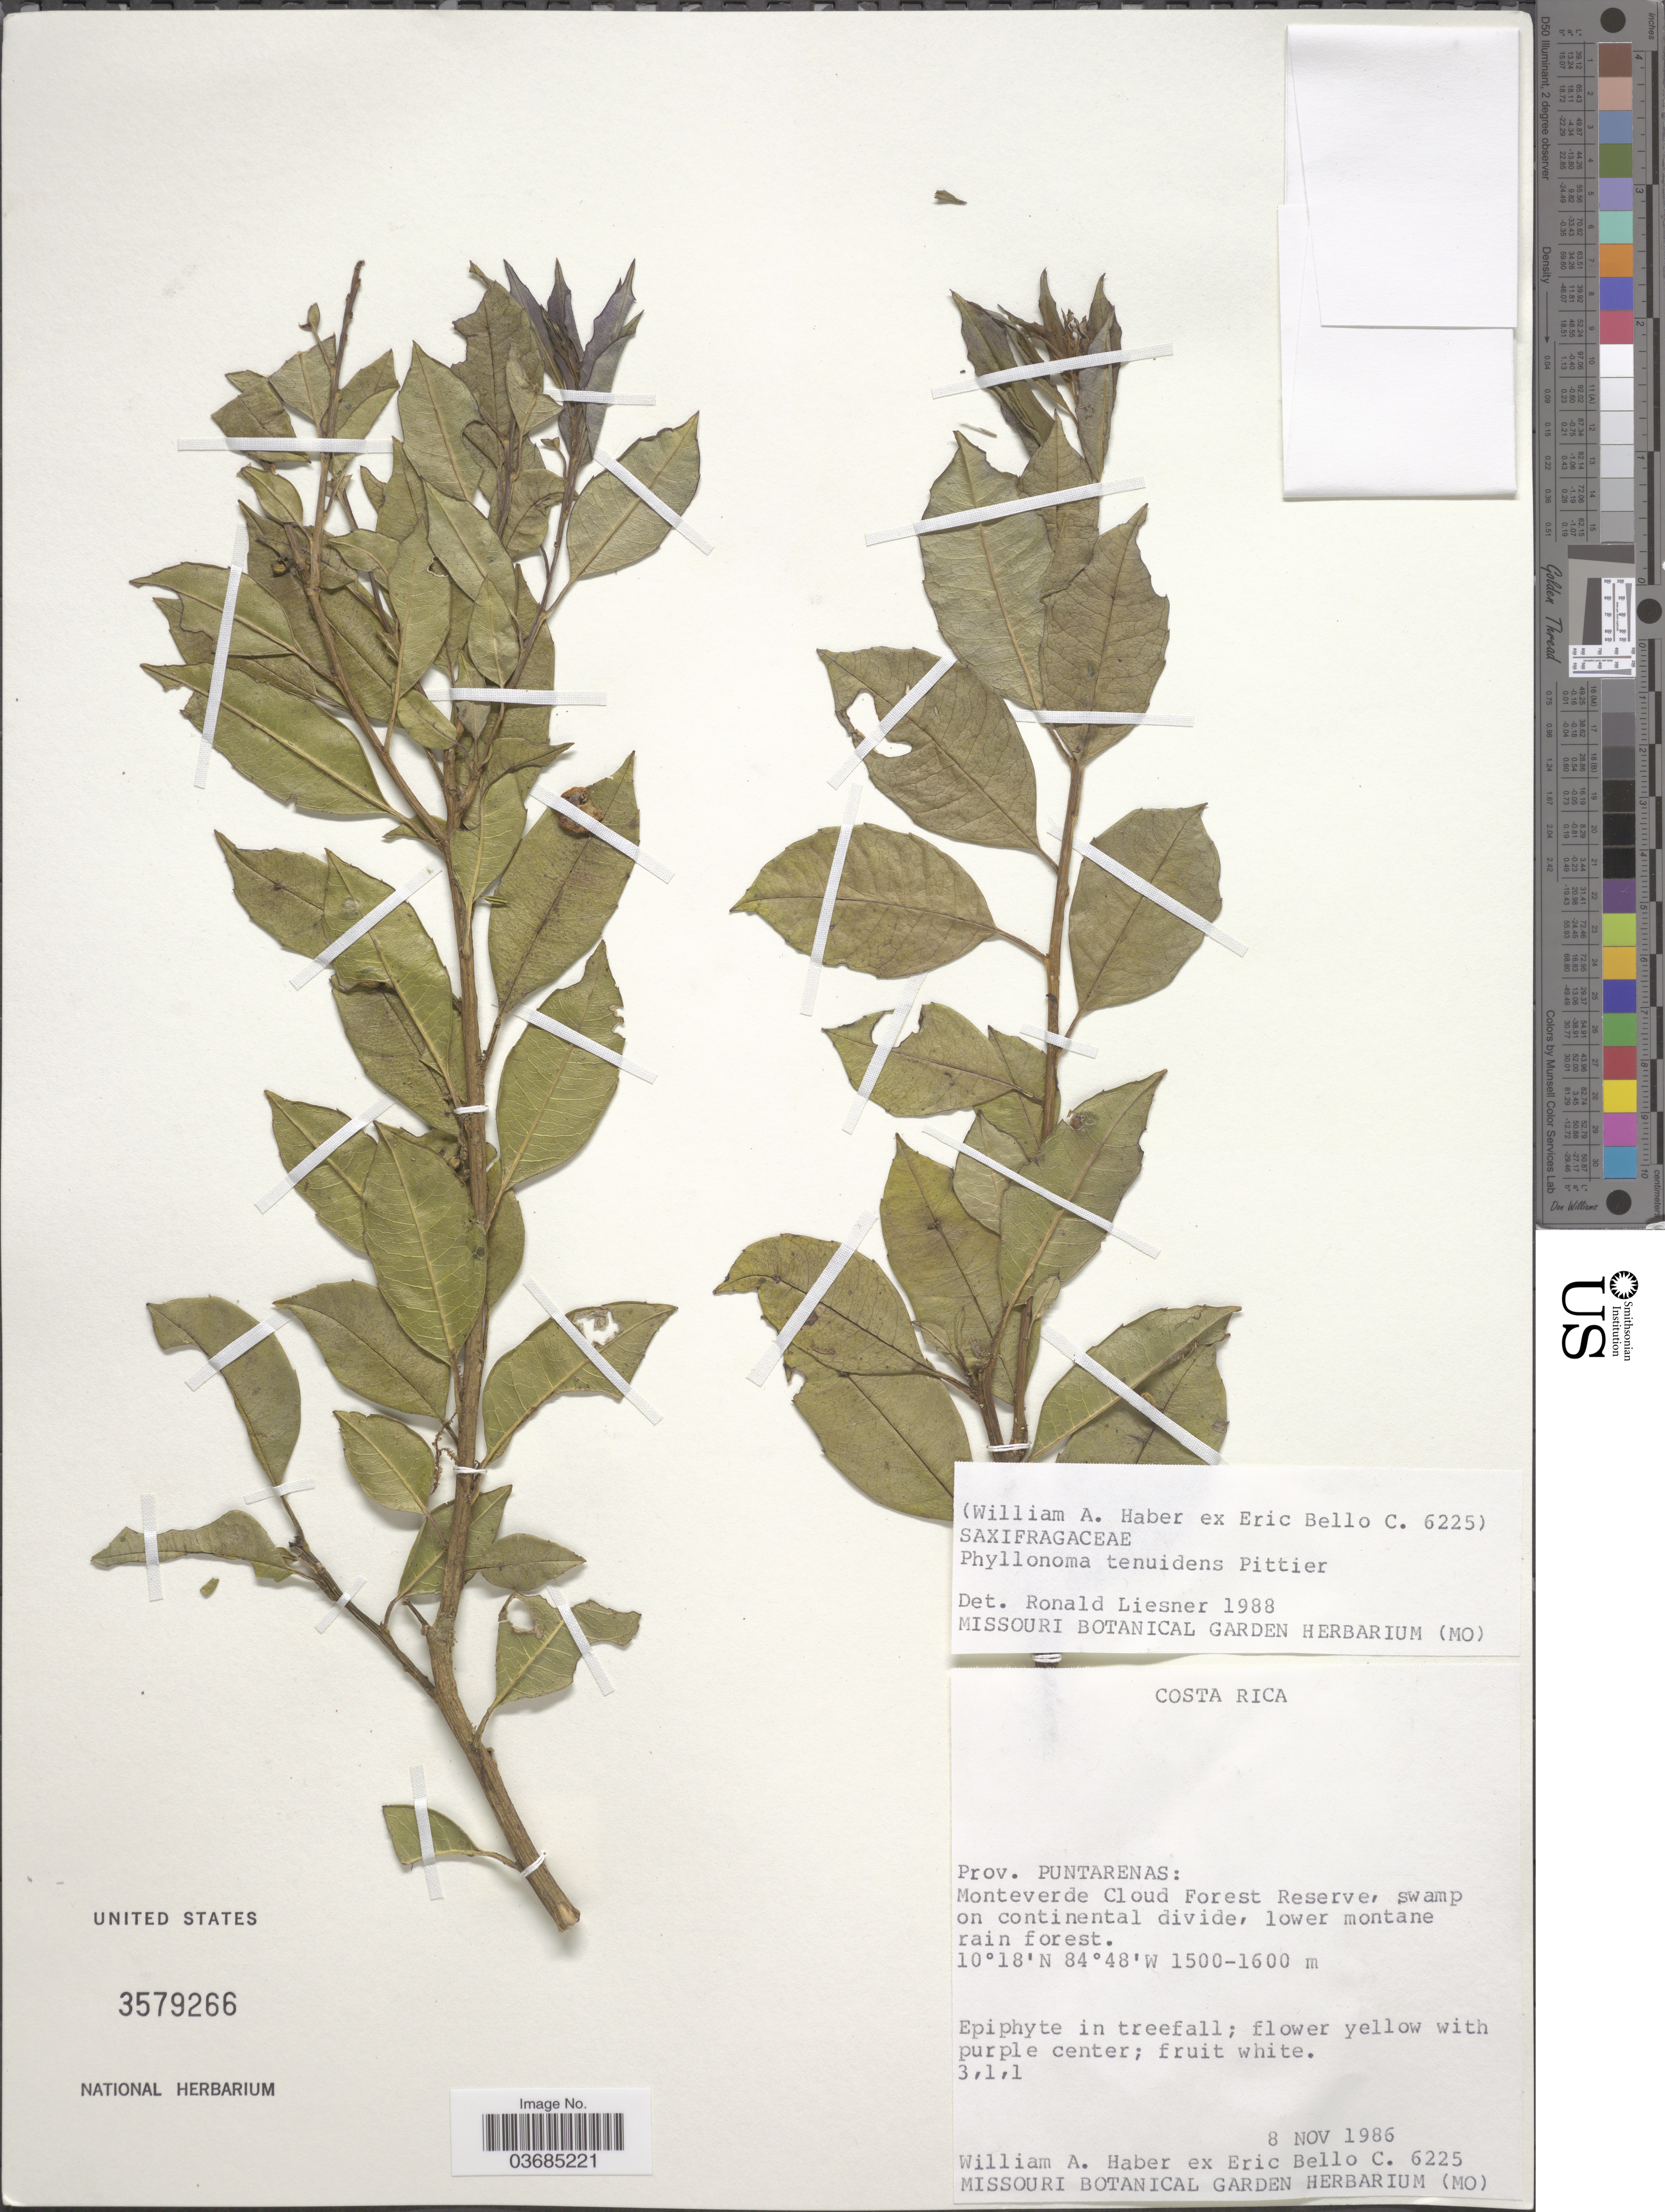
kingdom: Plantae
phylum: Tracheophyta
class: Magnoliopsida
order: Aquifoliales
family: Phyllonomaceae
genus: Phyllonoma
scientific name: Phyllonoma tenuidens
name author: Pittier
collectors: W. A. Haber & E. Bello C.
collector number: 6225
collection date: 1986-11-08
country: Costa Rica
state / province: Puntarenas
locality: Monteverde Cloud Forest Reserve, swamp on continental divide, lower montane rain forest.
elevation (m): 1500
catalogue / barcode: US 3579266